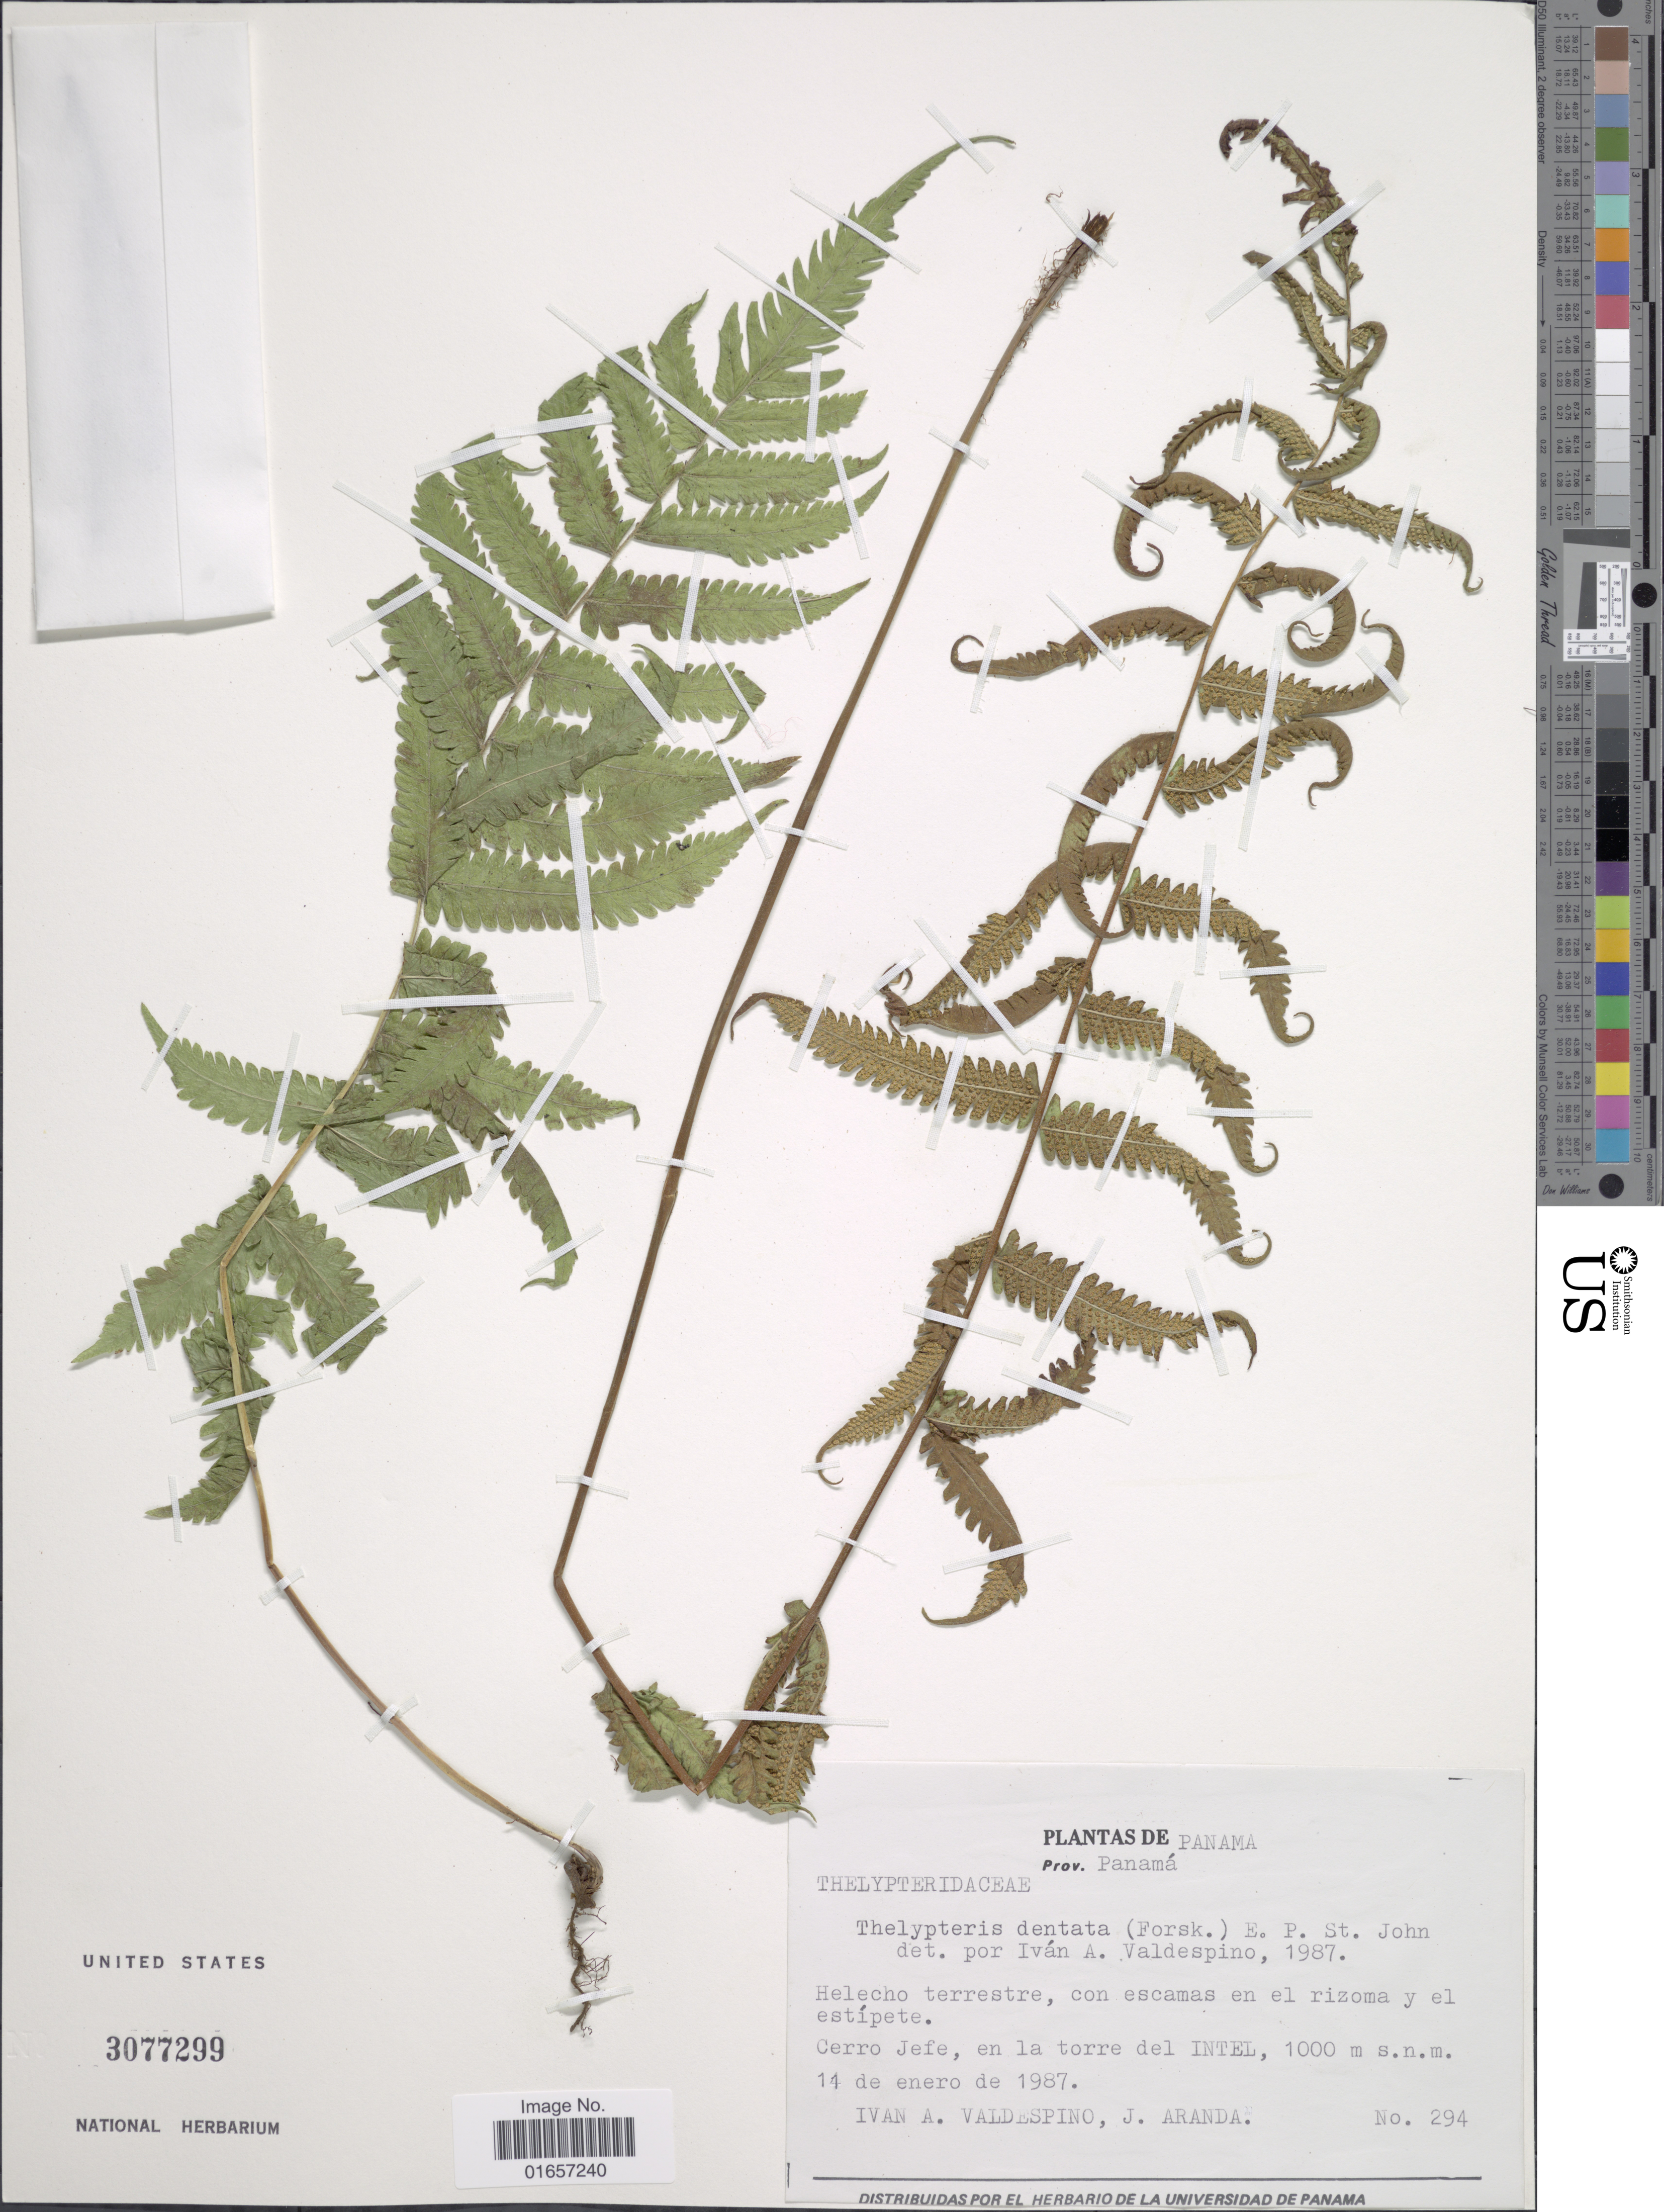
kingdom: Plantae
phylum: Tracheophyta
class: Polypodiopsida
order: Polypodiales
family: Thelypteridaceae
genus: Christella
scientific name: Christella dentata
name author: (Forssk.) Brownsey & Jermy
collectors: I. A. Valdespino & J. Aranda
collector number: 294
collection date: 1987-01-14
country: Panama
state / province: Panamá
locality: Cerro Jefe, en la torre del Intel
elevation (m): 1000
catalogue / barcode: US 3077299